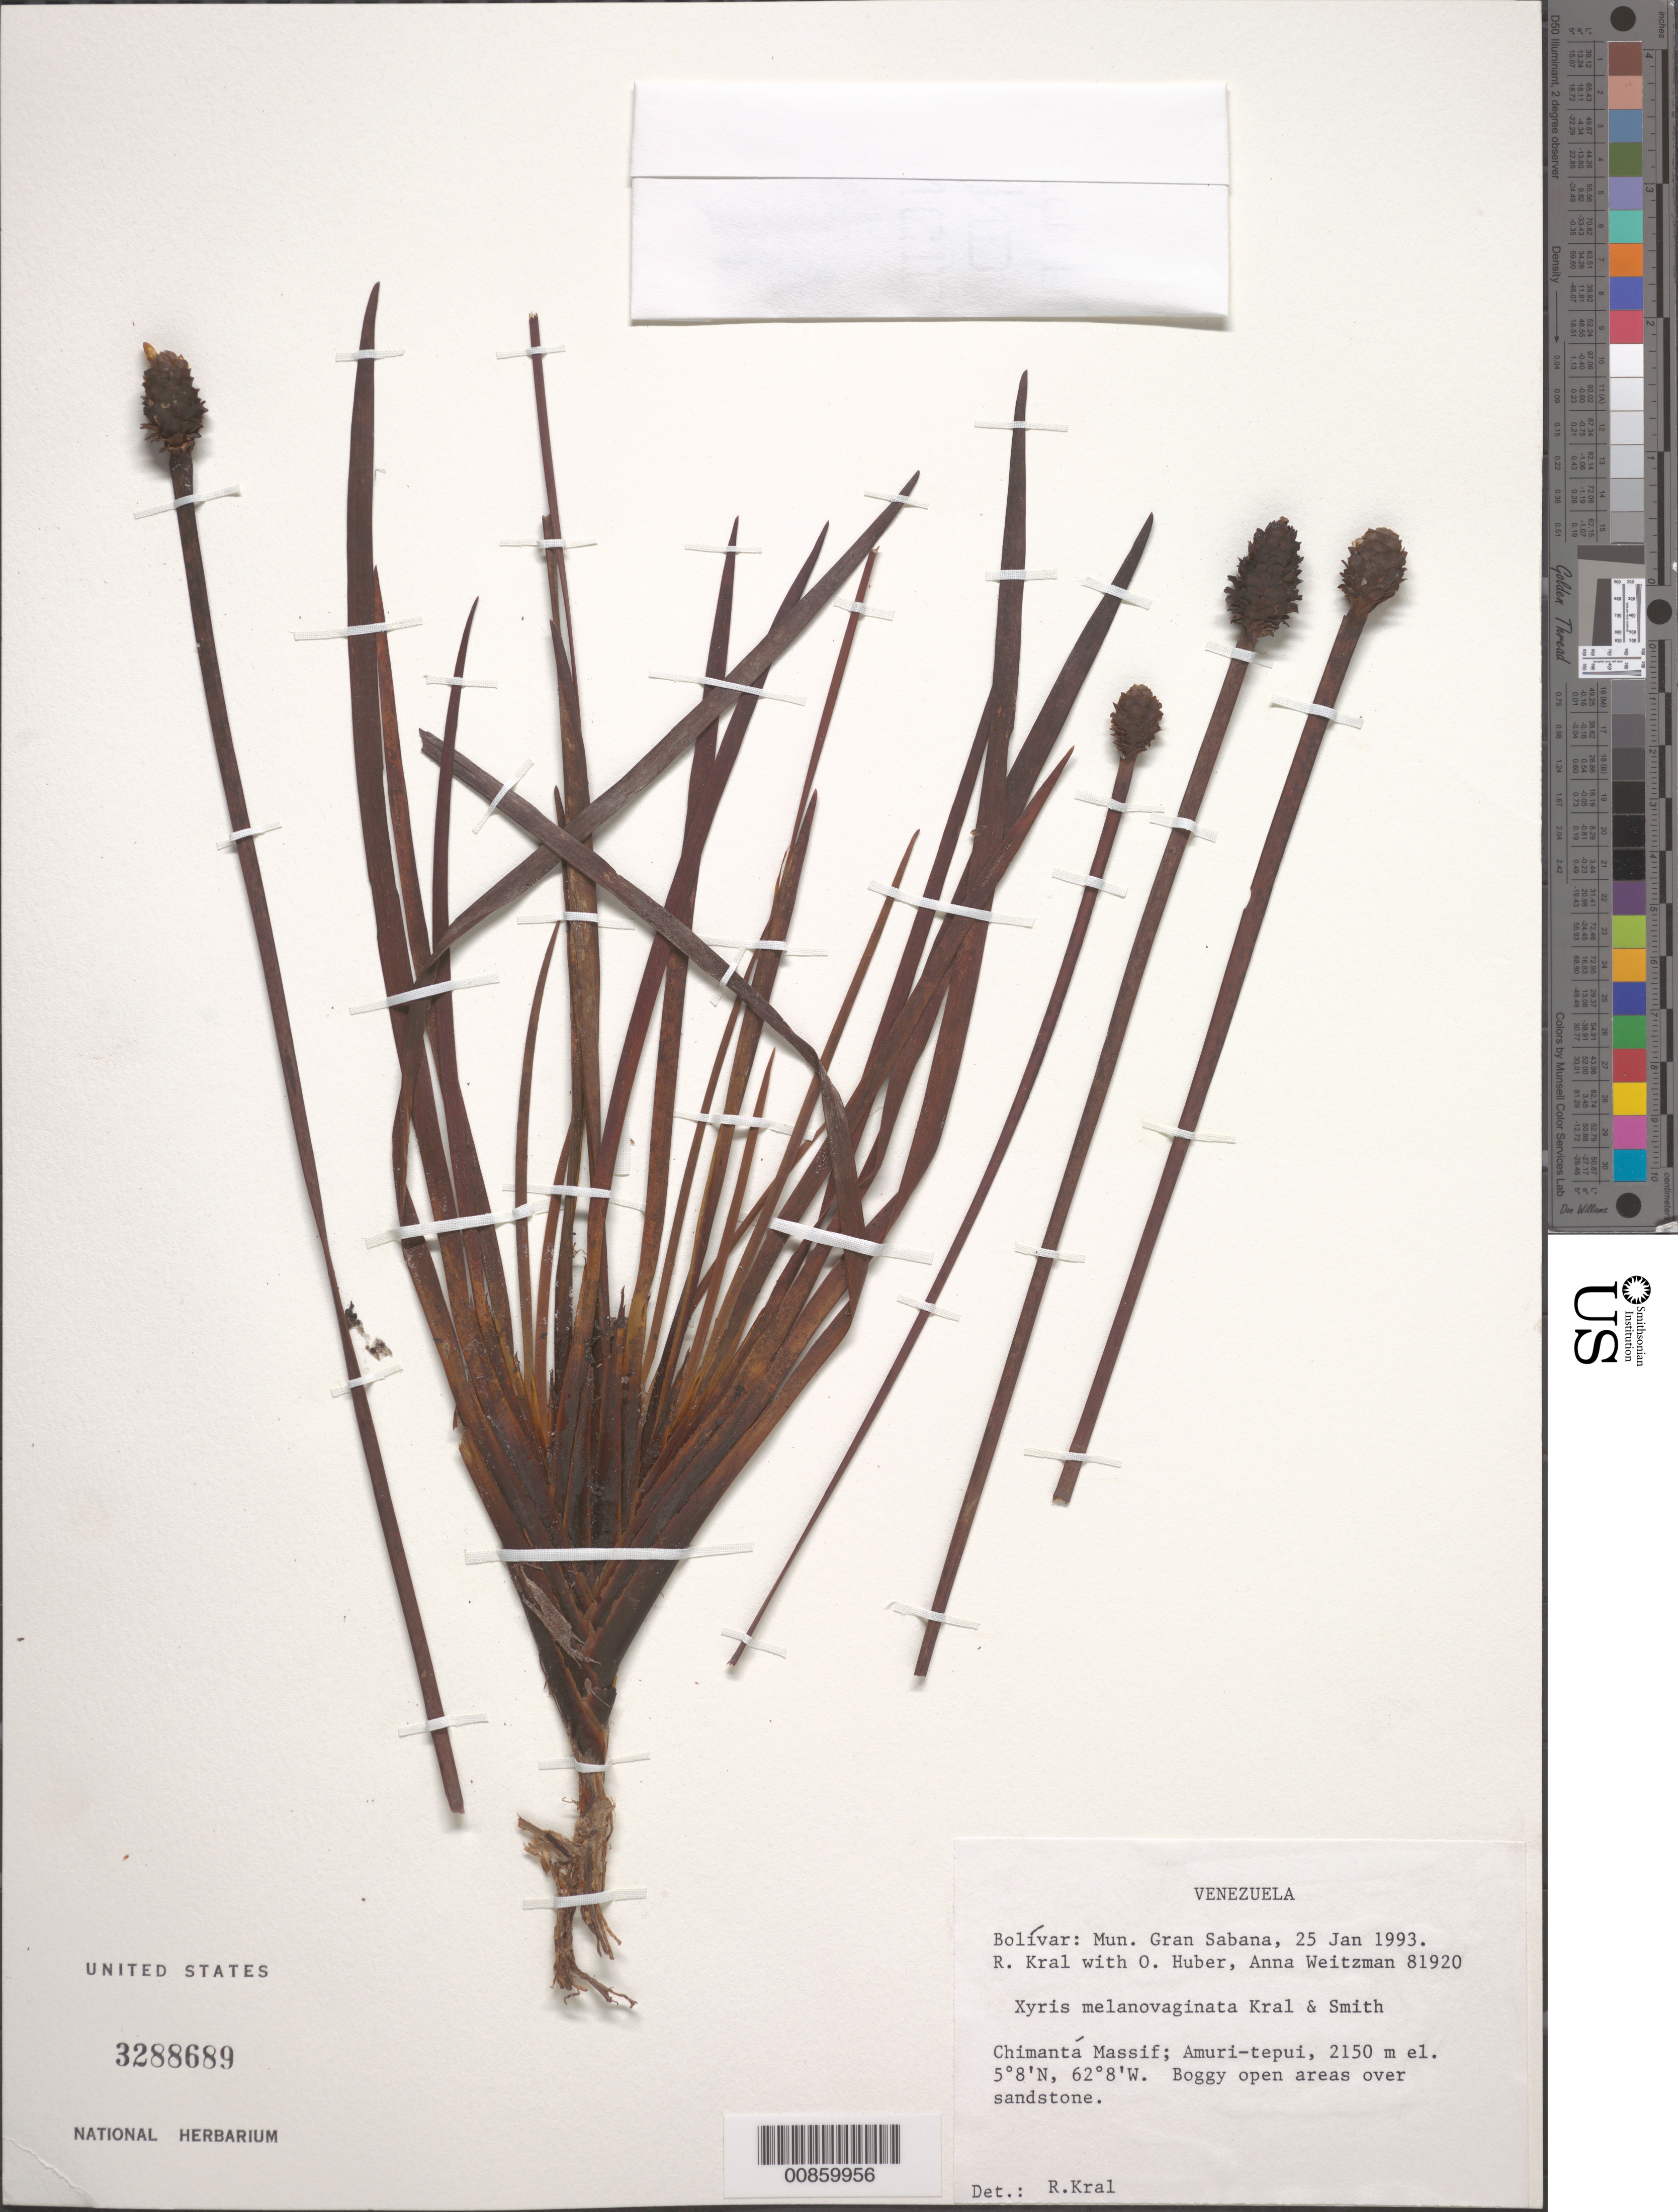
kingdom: Plantae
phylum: Tracheophyta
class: Liliopsida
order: Poales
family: Xyridaceae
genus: Xyris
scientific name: Xyris melanovaginata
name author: Kral & L.B. Sm.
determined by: Kral, Robert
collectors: R. Kral, O. Huber & A. L. Weitzman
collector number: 81920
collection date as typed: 25-Jan-93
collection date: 1993-01-25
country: Venezuela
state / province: Bolívar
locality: Mun. Gran Sabana, Chimantá Massif, Amuri-tepuí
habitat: Boggy open areas over sandstone.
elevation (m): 2150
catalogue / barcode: US 3288689